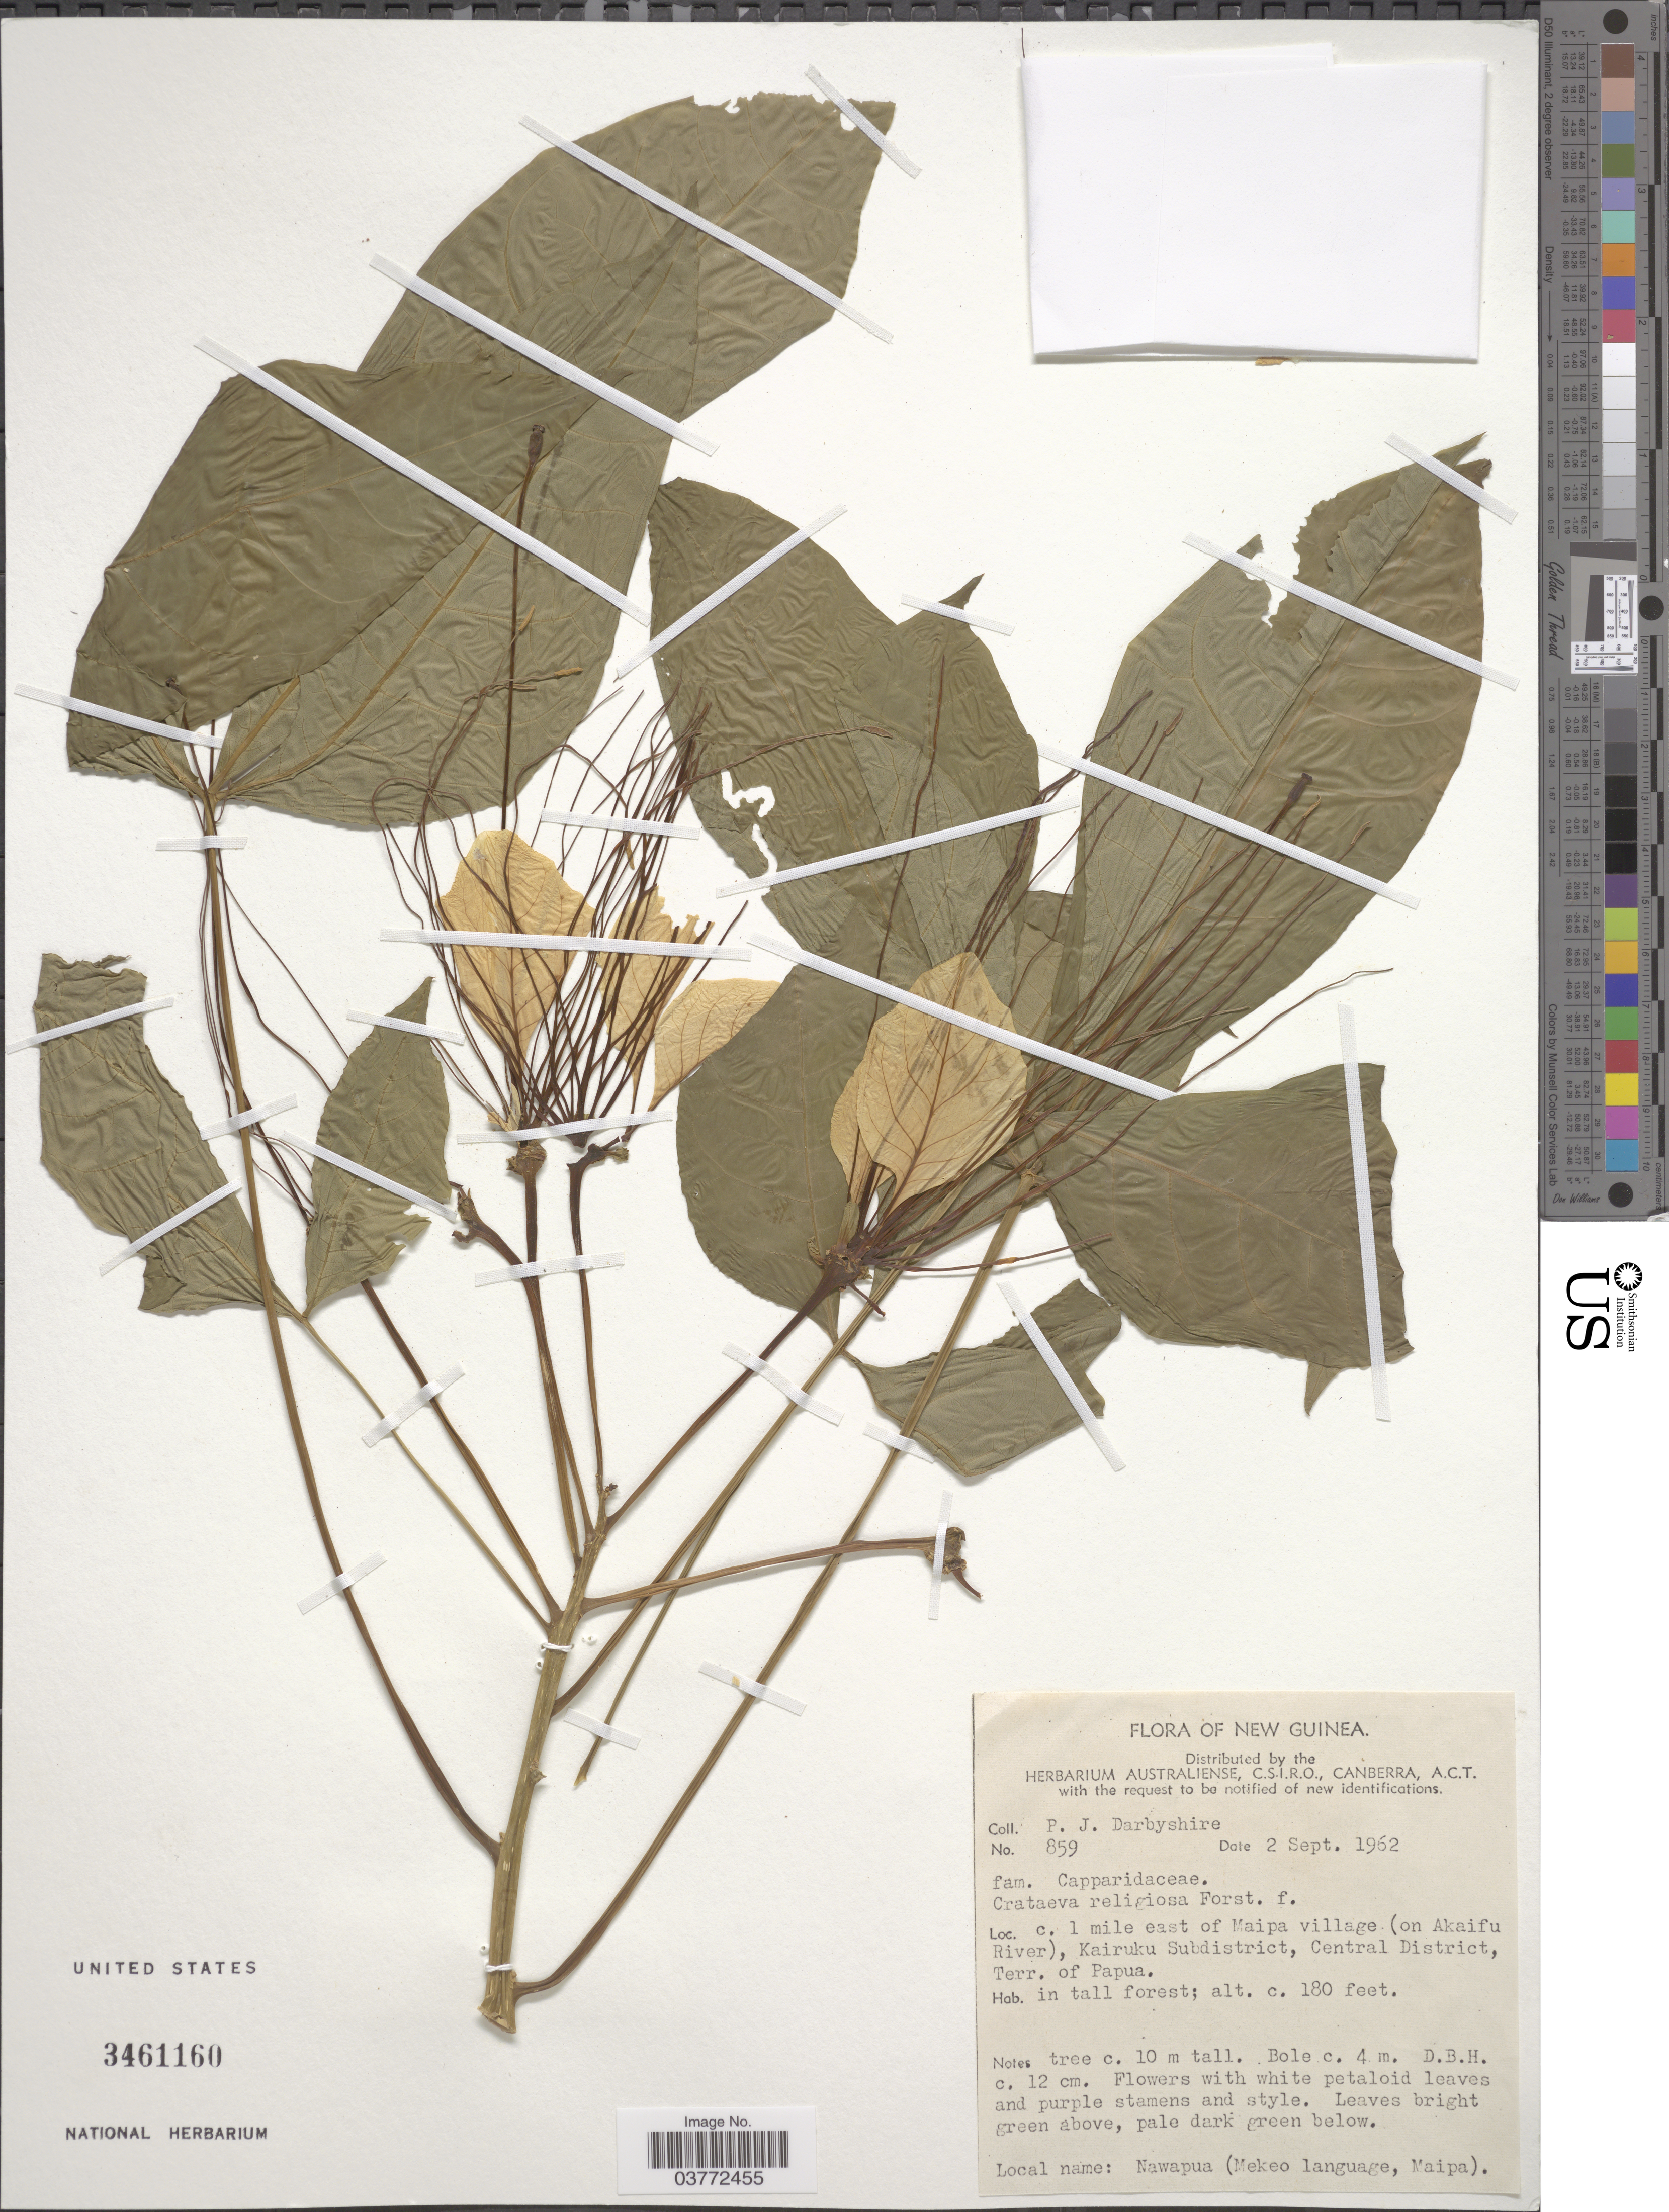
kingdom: Plantae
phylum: Tracheophyta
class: Magnoliopsida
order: Brassicales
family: Capparaceae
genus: Crateva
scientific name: Crateva religiosa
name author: G. Forst.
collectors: P. Darbyshire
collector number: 859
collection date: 1962-09-02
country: Papua New Guinea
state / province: Central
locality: New Guinea. C. 1 mile east of Maipa village (on Akaifu River), Kairuku Subdistrict, Central District. Terr. of Papua.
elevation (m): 55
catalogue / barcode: US 3461160